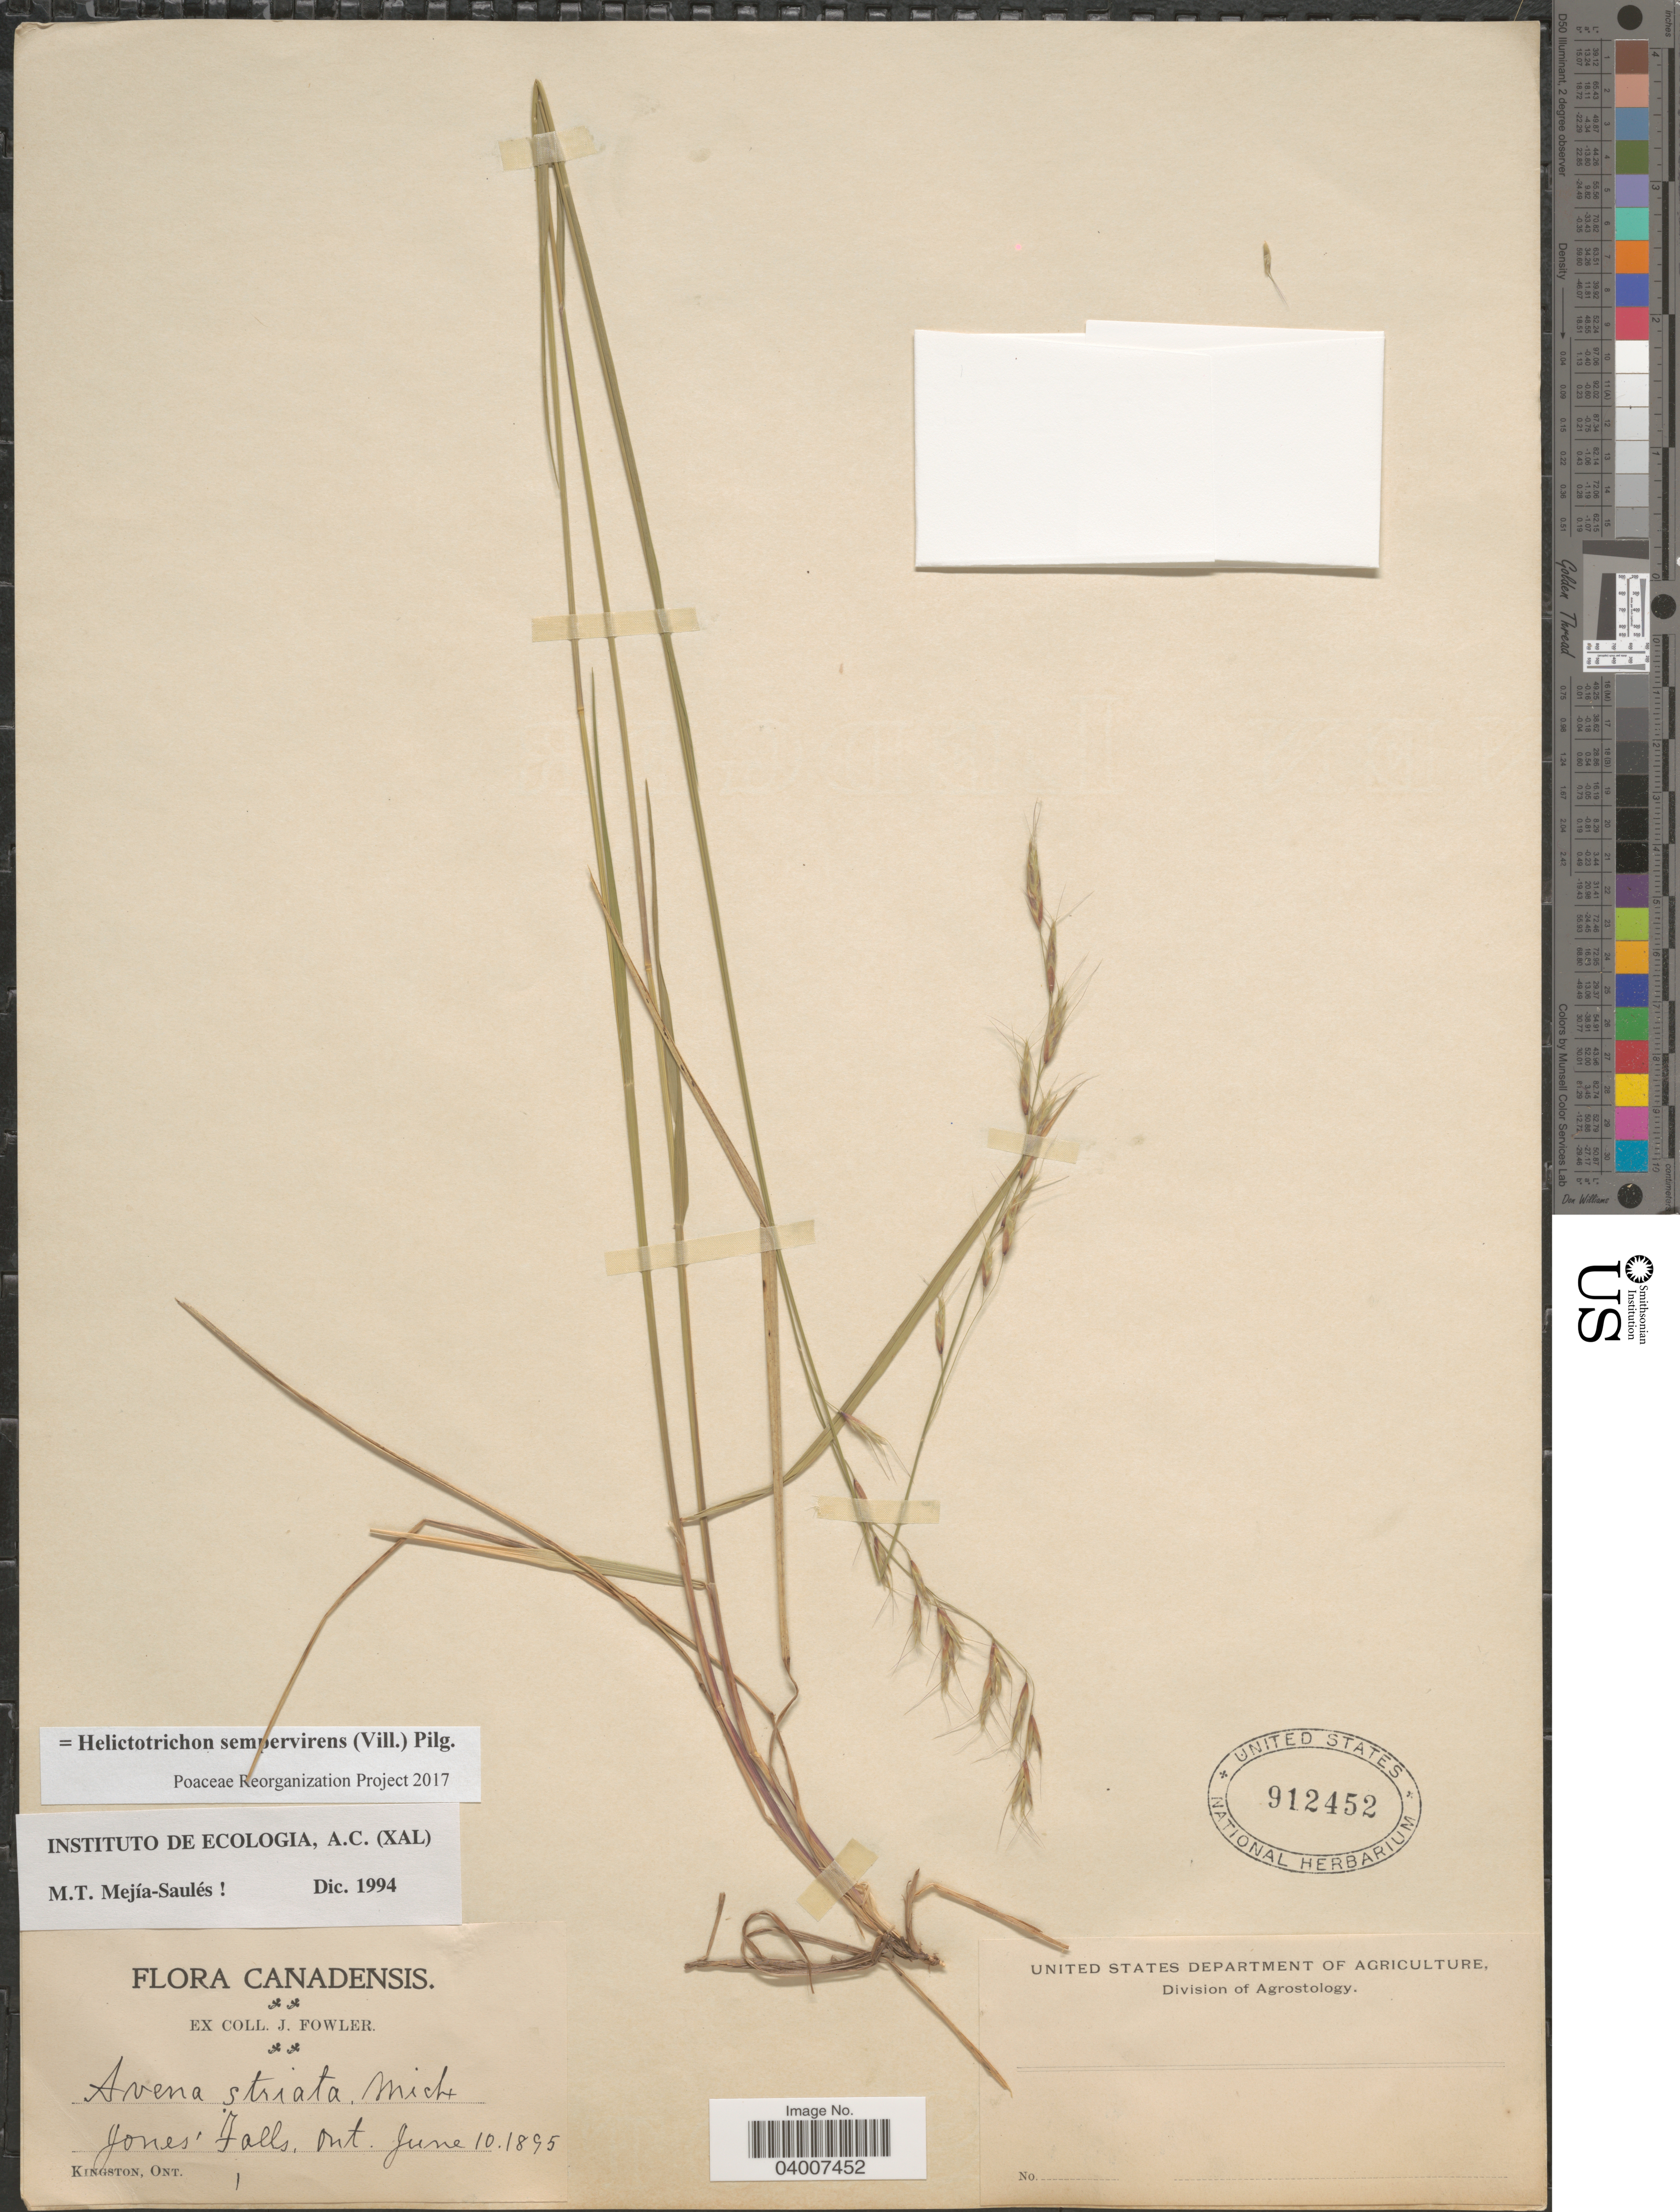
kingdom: Plantae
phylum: Tracheophyta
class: Liliopsida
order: Poales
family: Poaceae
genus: Helictotrichon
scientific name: Helictotrichon sempervirens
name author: (Vill.) Pilg.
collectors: J. Fowler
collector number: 1?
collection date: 1895-06-10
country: Canada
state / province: Ontario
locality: Jones' Falls.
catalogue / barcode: US 912452